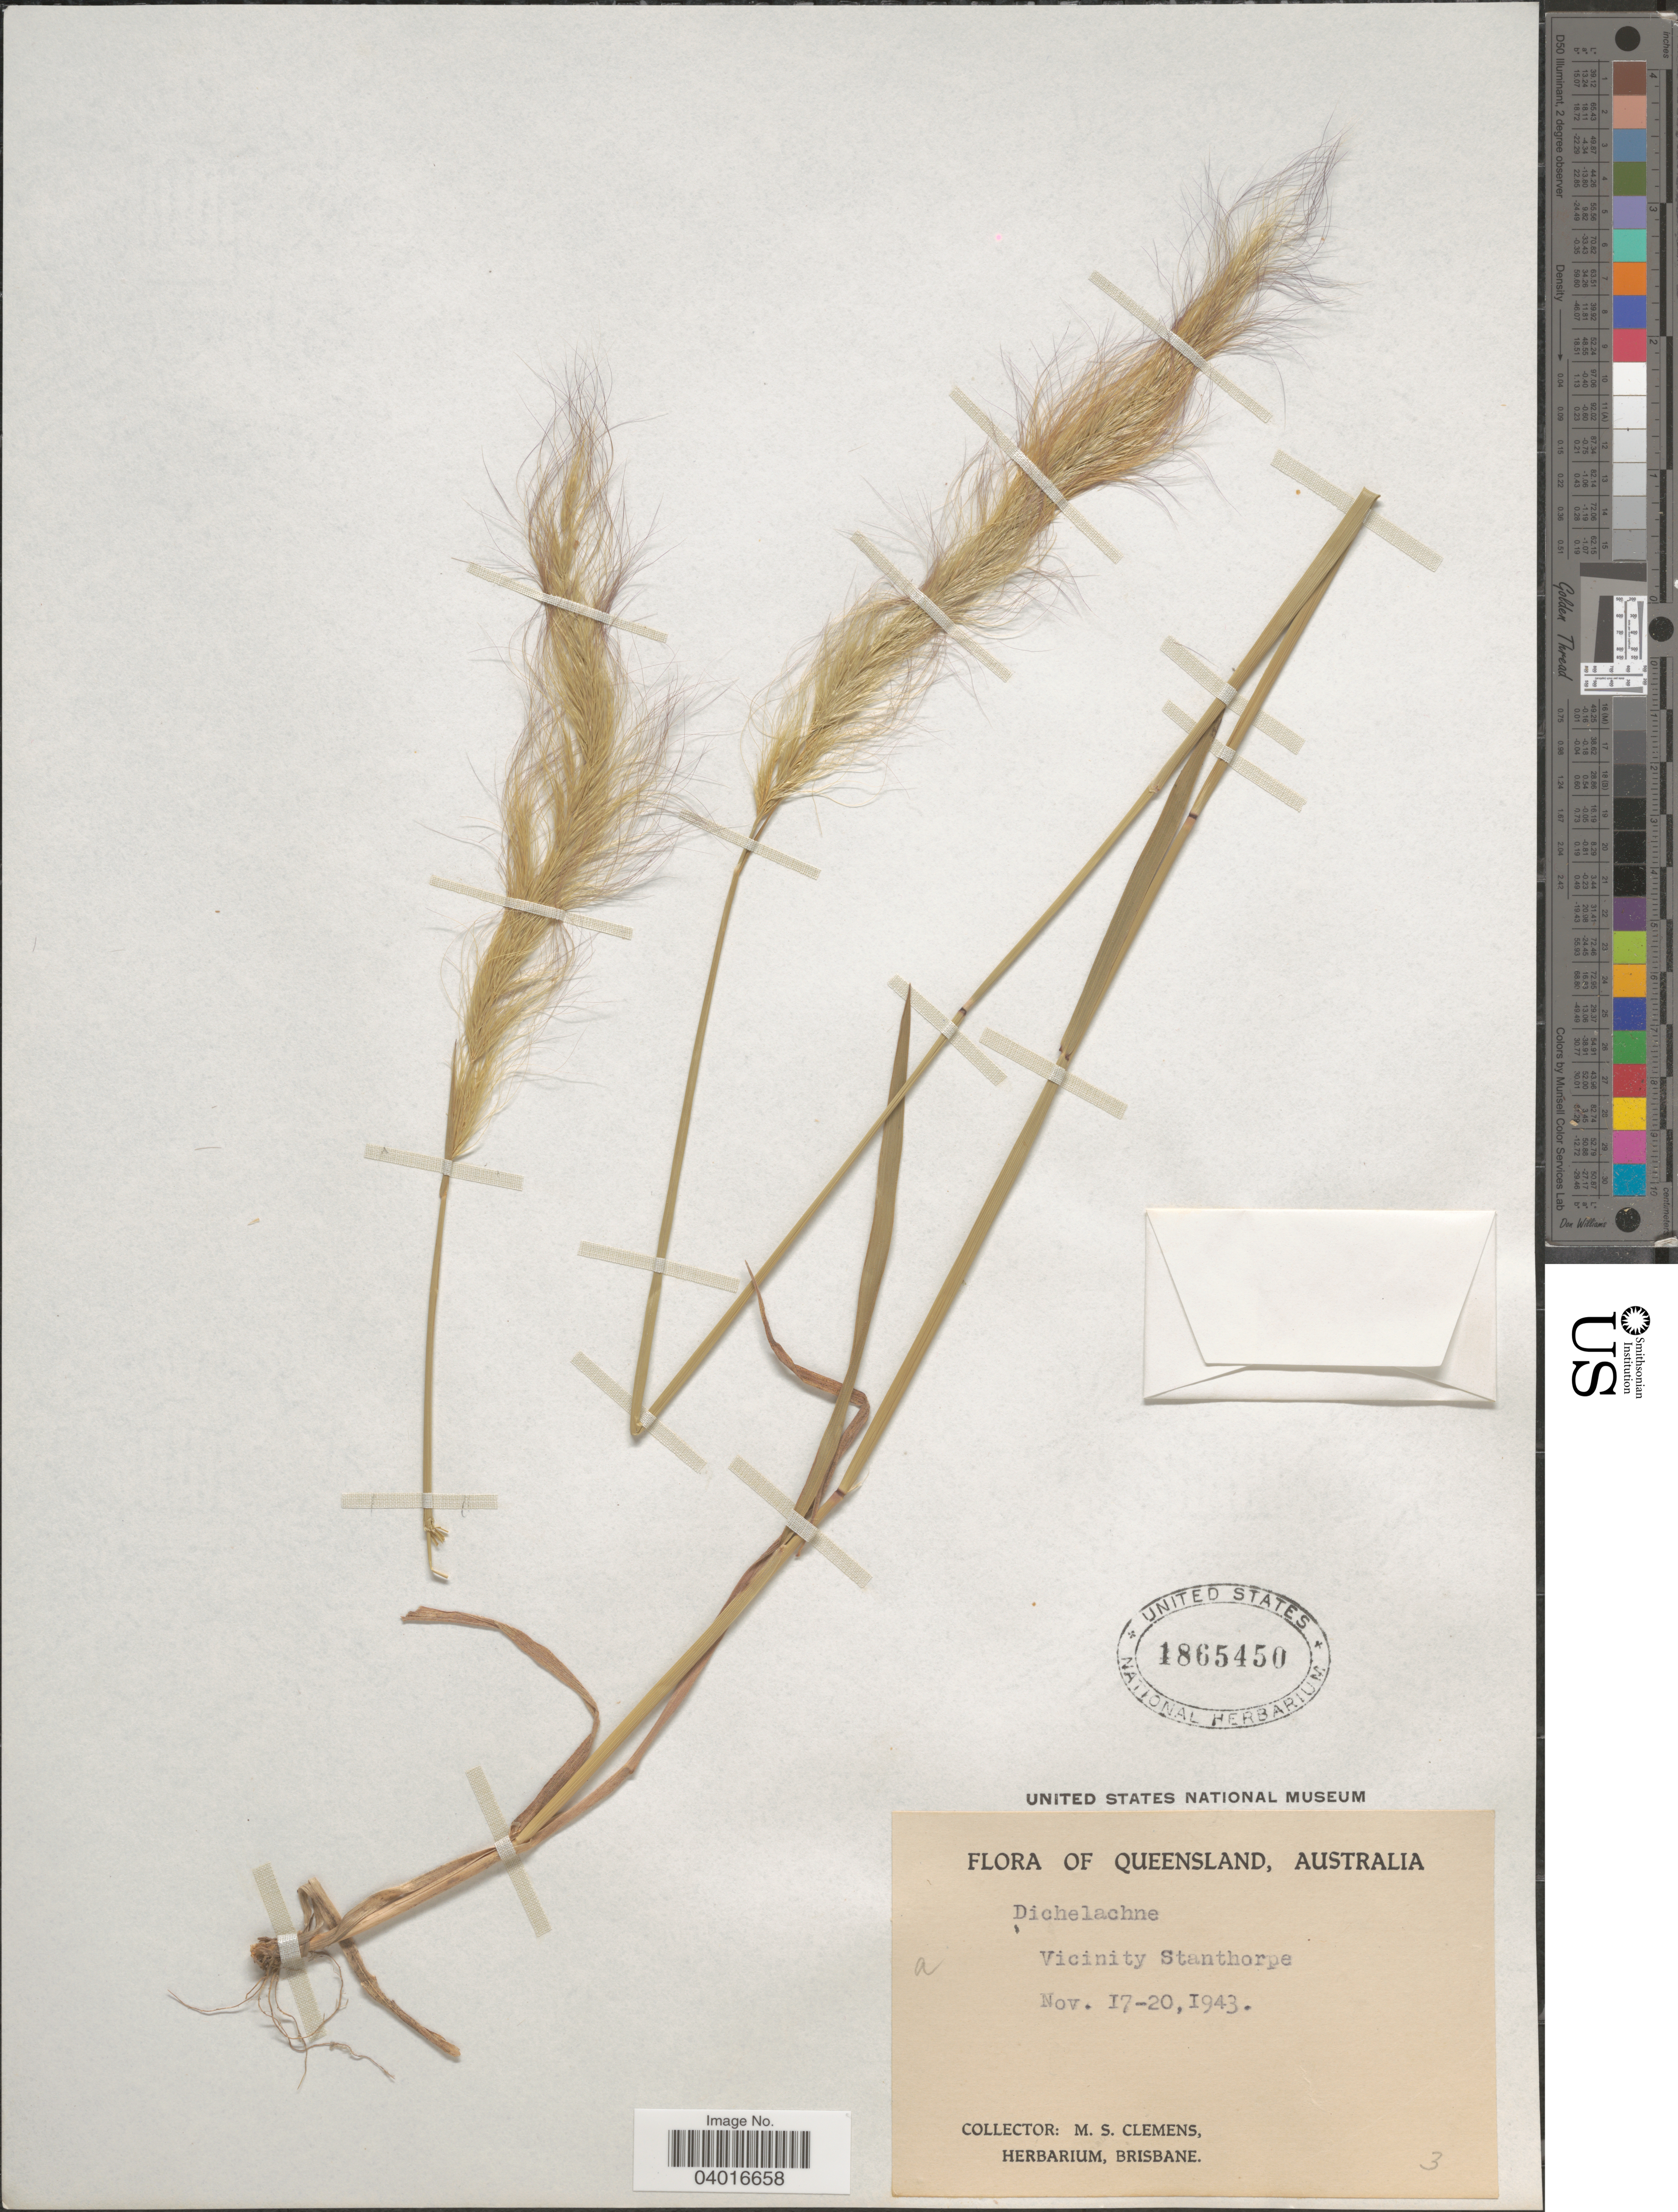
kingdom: Plantae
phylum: Tracheophyta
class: Liliopsida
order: Poales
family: Poaceae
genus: Dichelachne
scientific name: Dichelachne sp.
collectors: M. S. Clemens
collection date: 1943-11-17/1943-11-20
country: Australia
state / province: Queensland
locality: Vicinity Stanthorpe.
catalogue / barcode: US 1865450